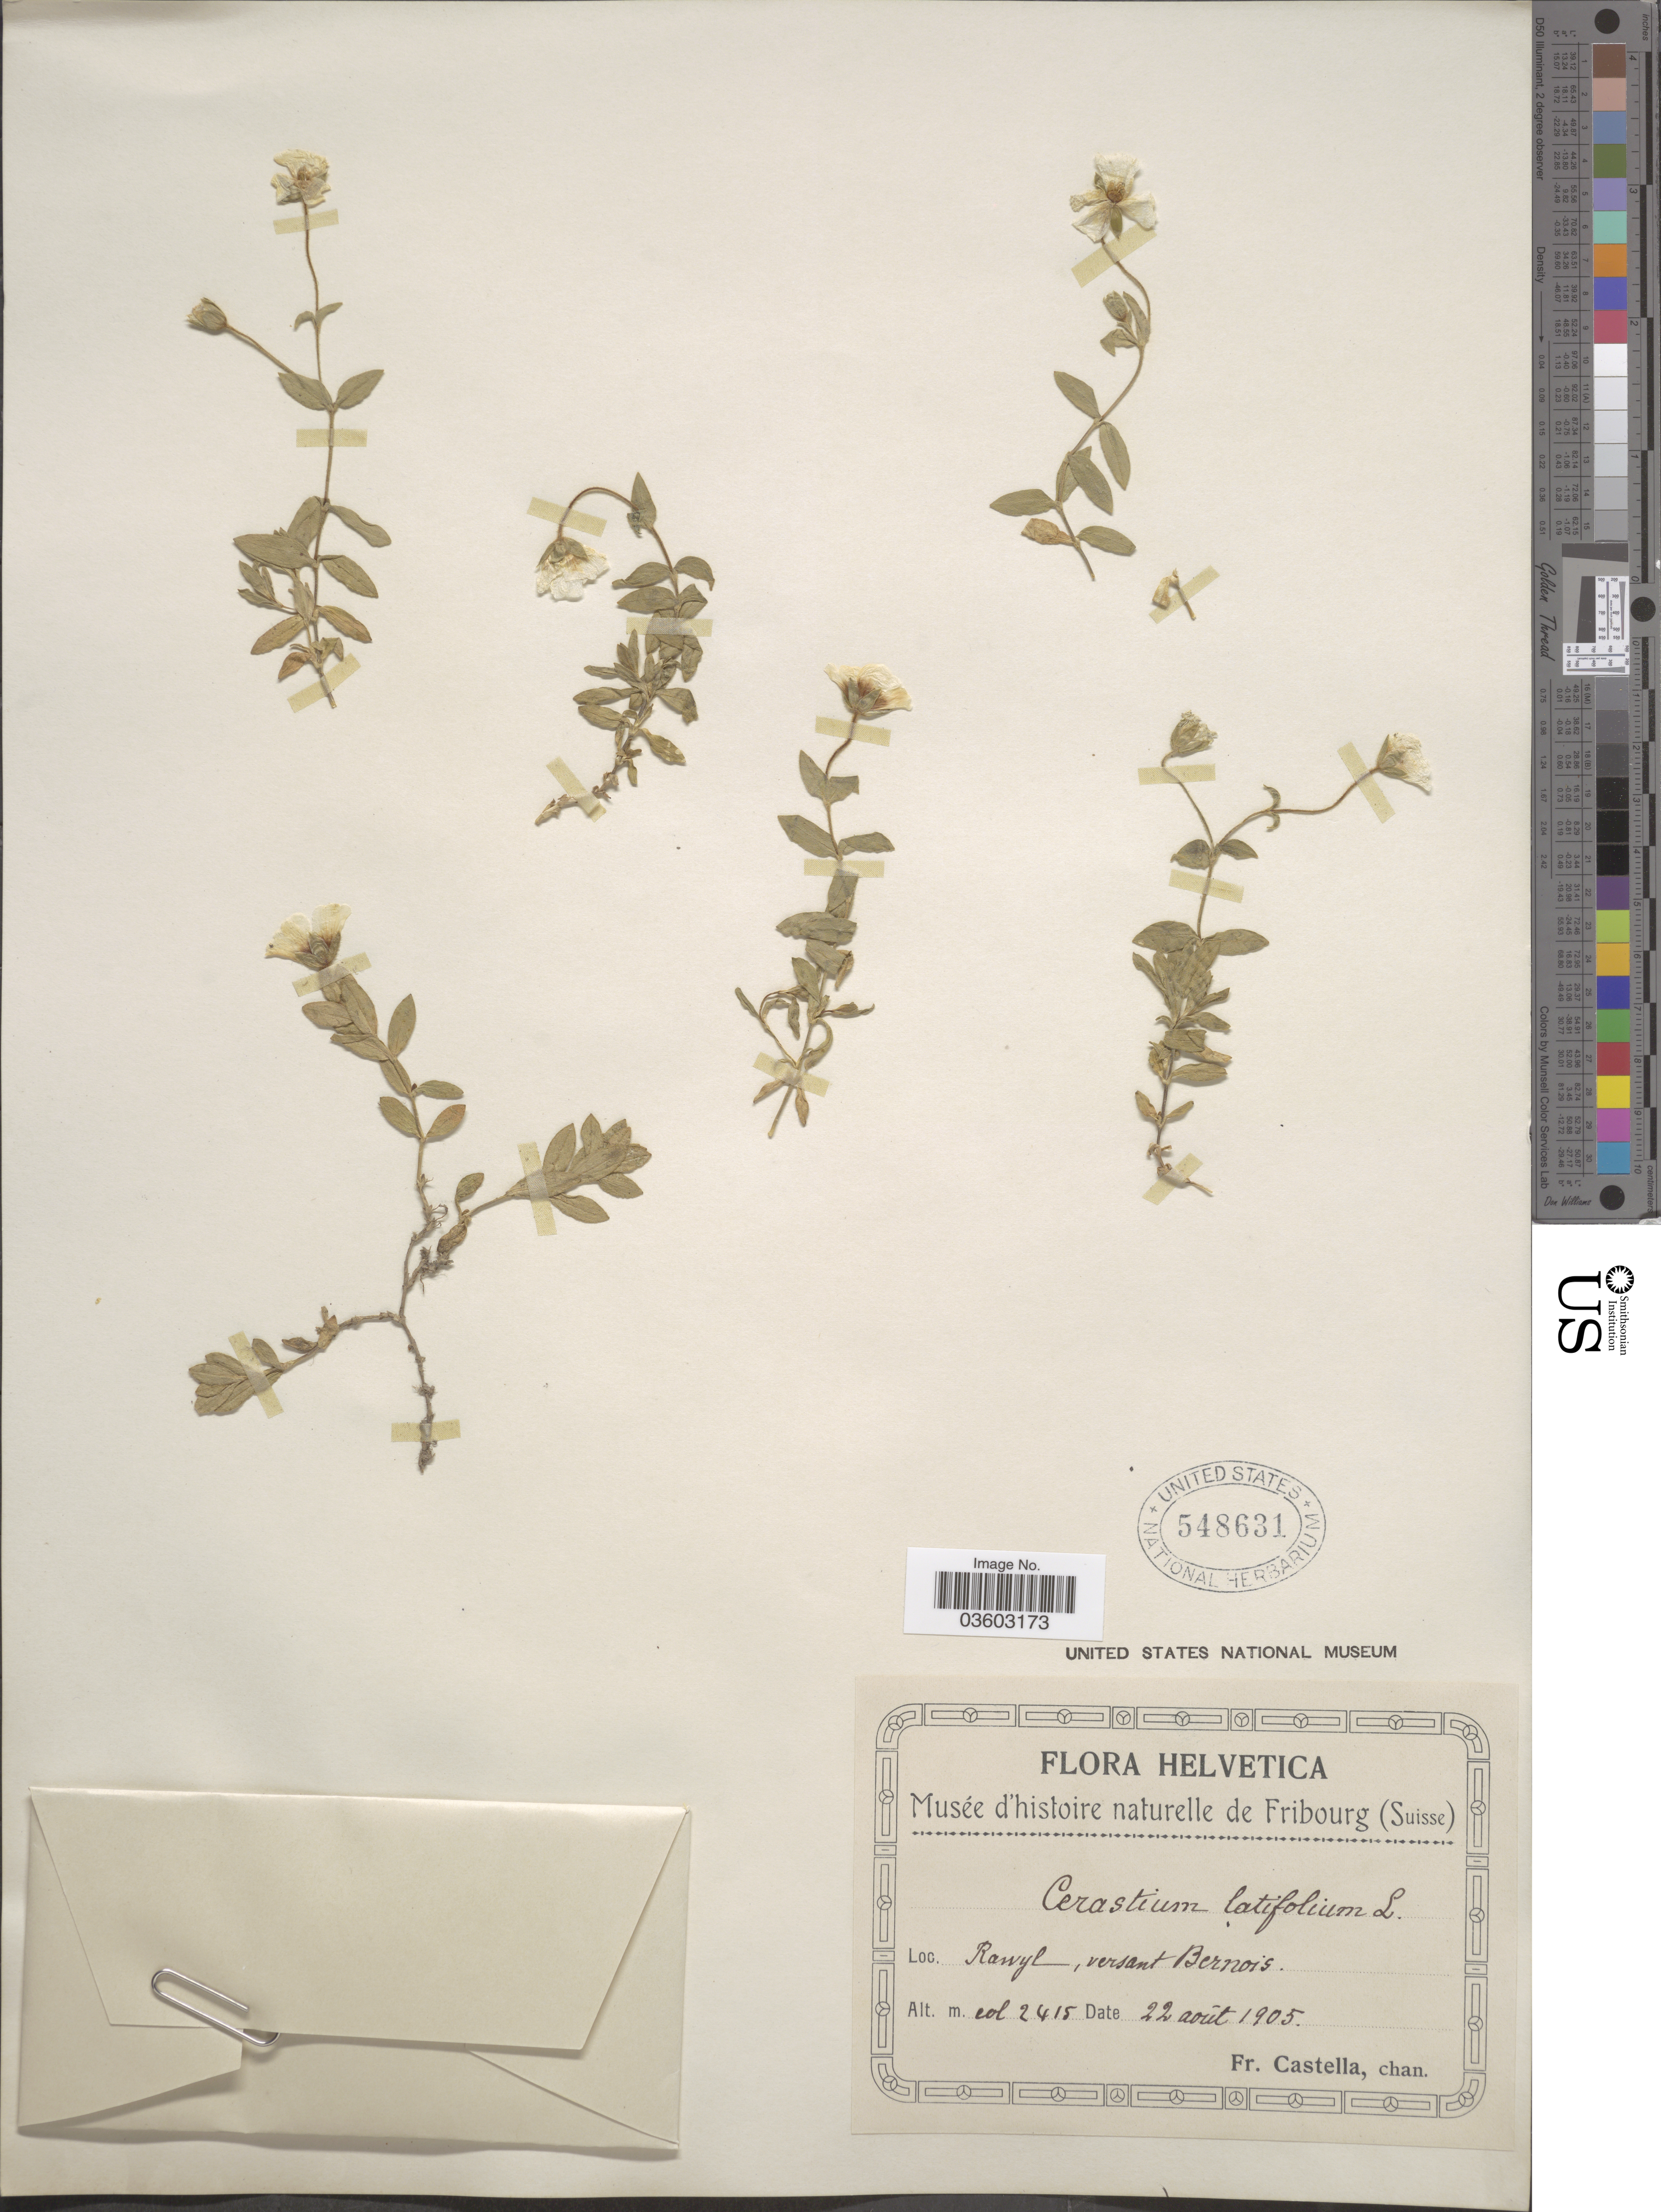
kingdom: Plantae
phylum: Tracheophyta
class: Magnoliopsida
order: Caryophyllales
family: Caryophyllaceae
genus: Cerastium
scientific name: Cerastium latifolium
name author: L.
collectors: Fr. Castella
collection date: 1905-08-22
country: Switzerland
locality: Helvetica. Rawyl, versant Bernois.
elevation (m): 2415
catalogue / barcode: US 548631